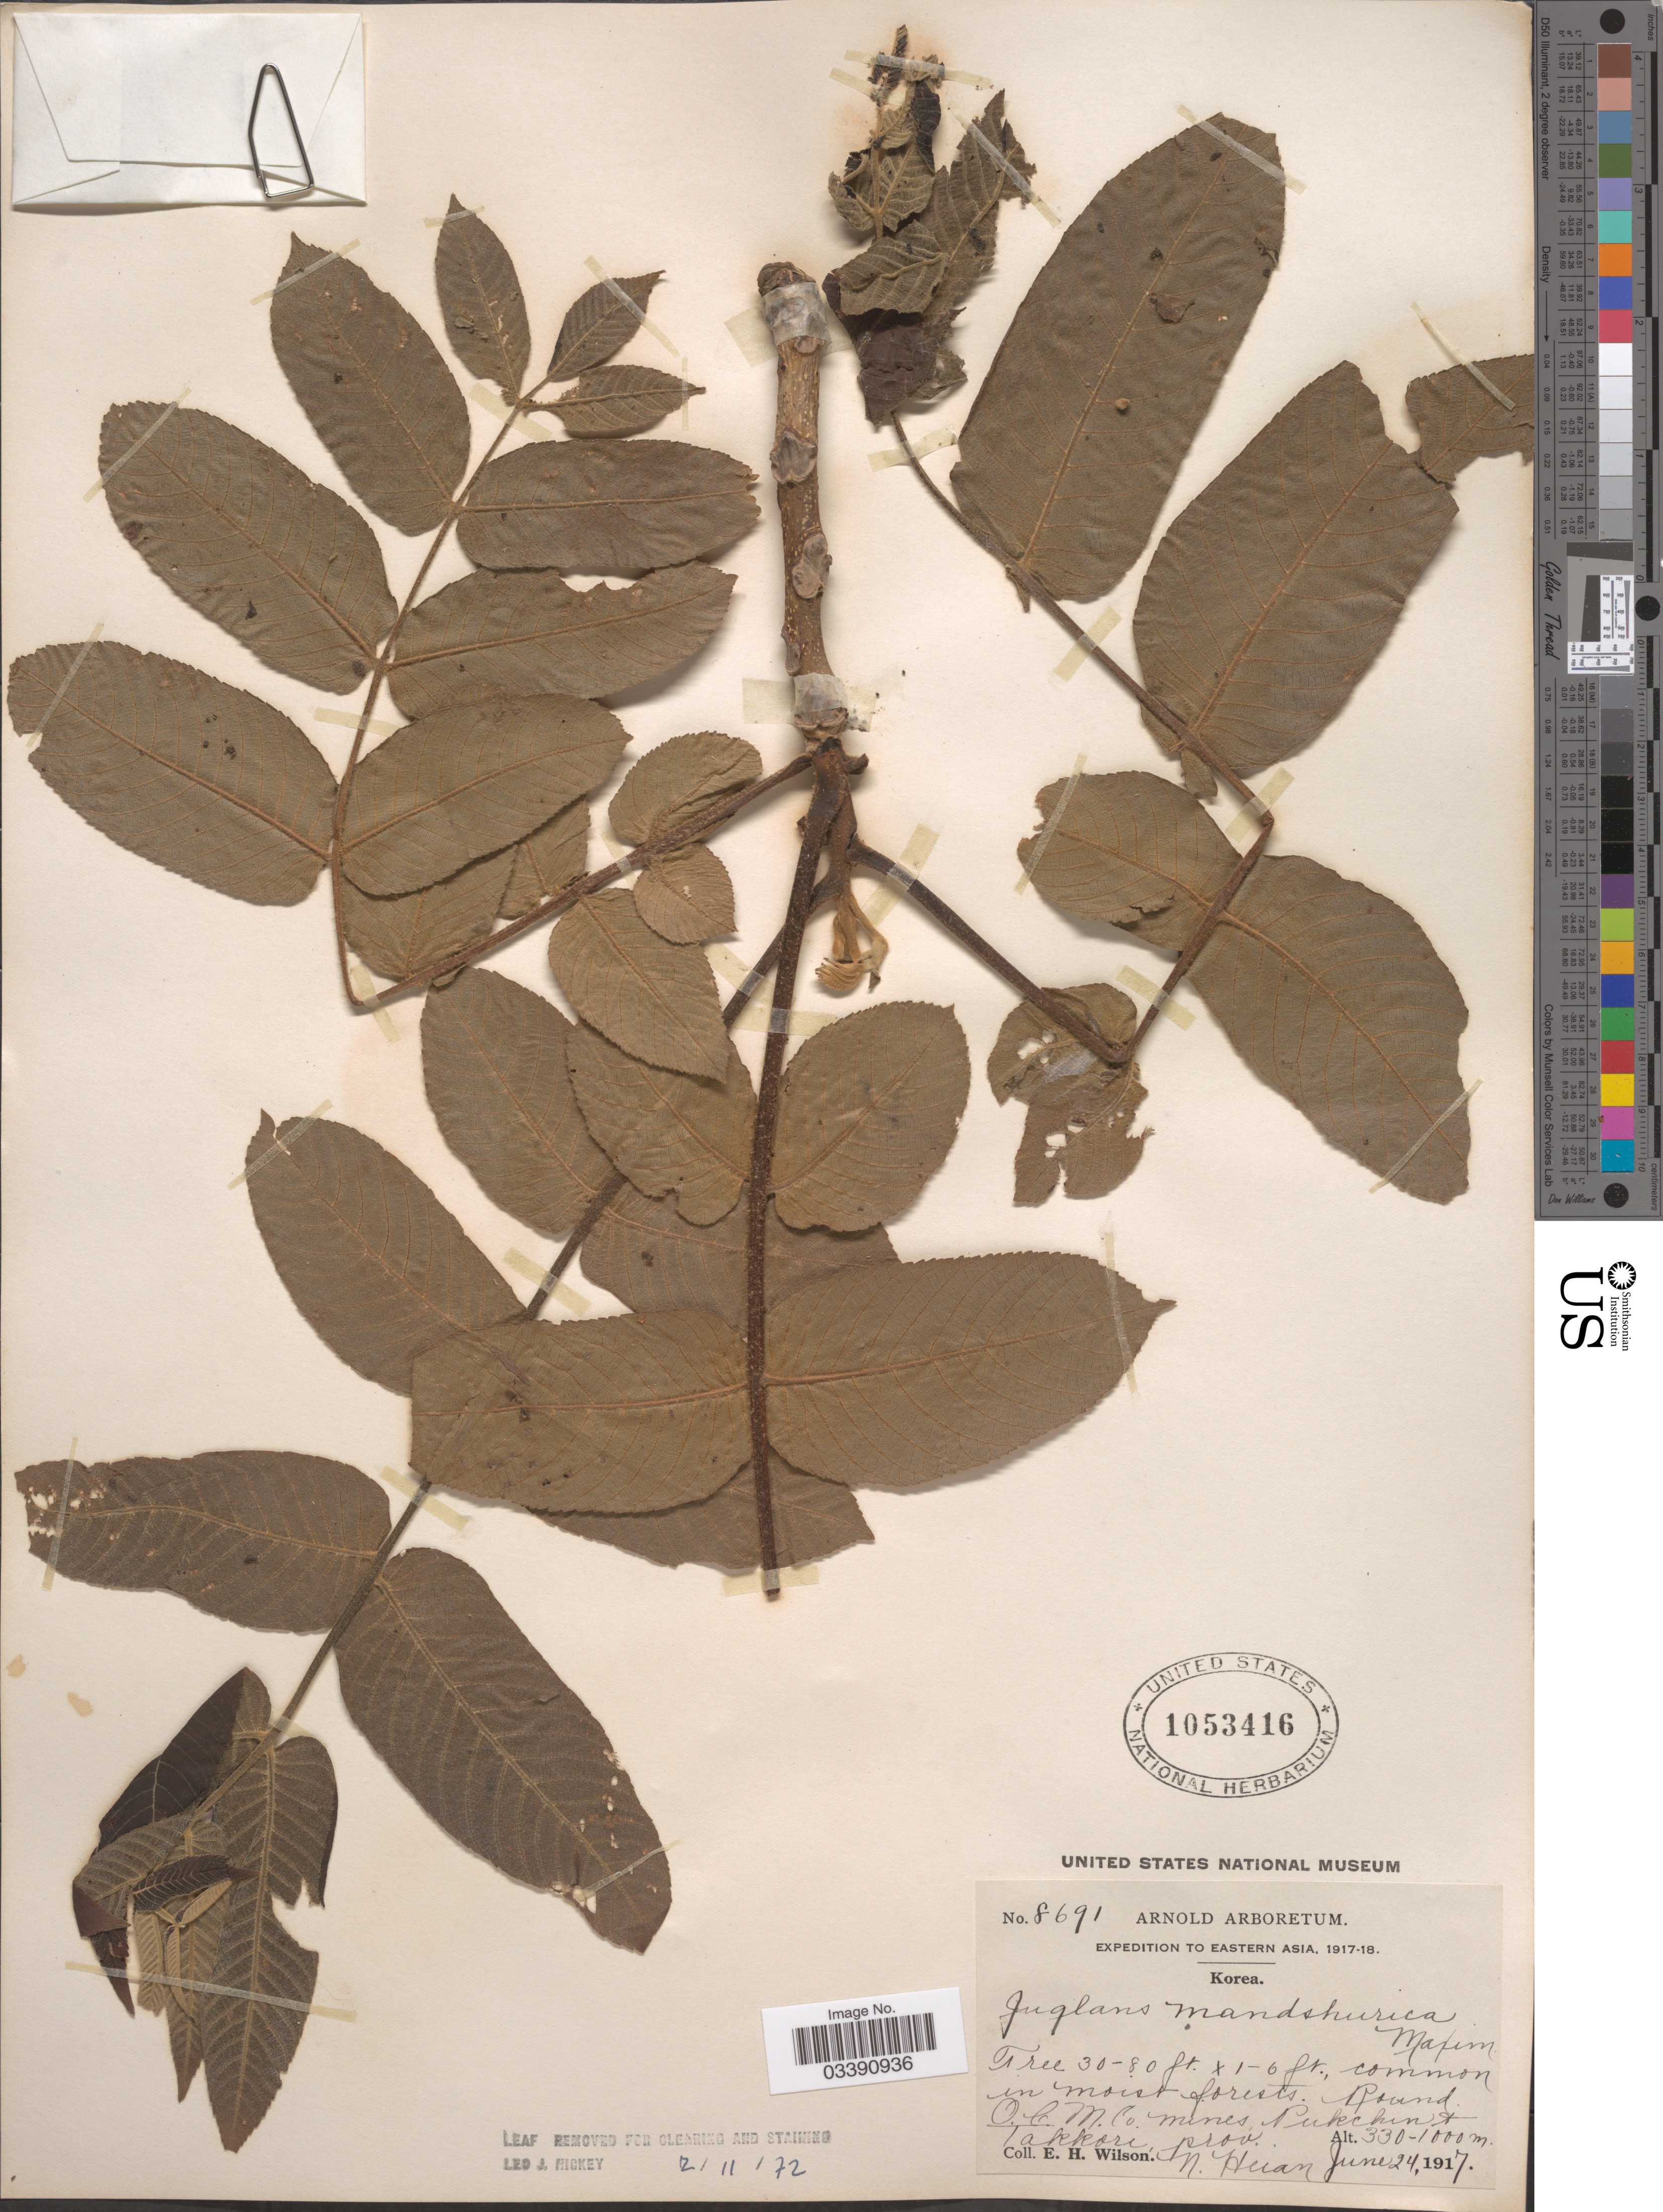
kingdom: Plantae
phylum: Tracheophyta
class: Magnoliopsida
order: Fagales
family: Juglandaceae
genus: Juglans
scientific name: Juglans mandshurica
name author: Maxim.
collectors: E. Wilson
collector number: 8691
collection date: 1917-06-24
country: North Korea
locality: Round O. C. M. Co. mines, Pukchin & Takkori, prov. N. Heian.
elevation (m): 330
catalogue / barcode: US 1053416